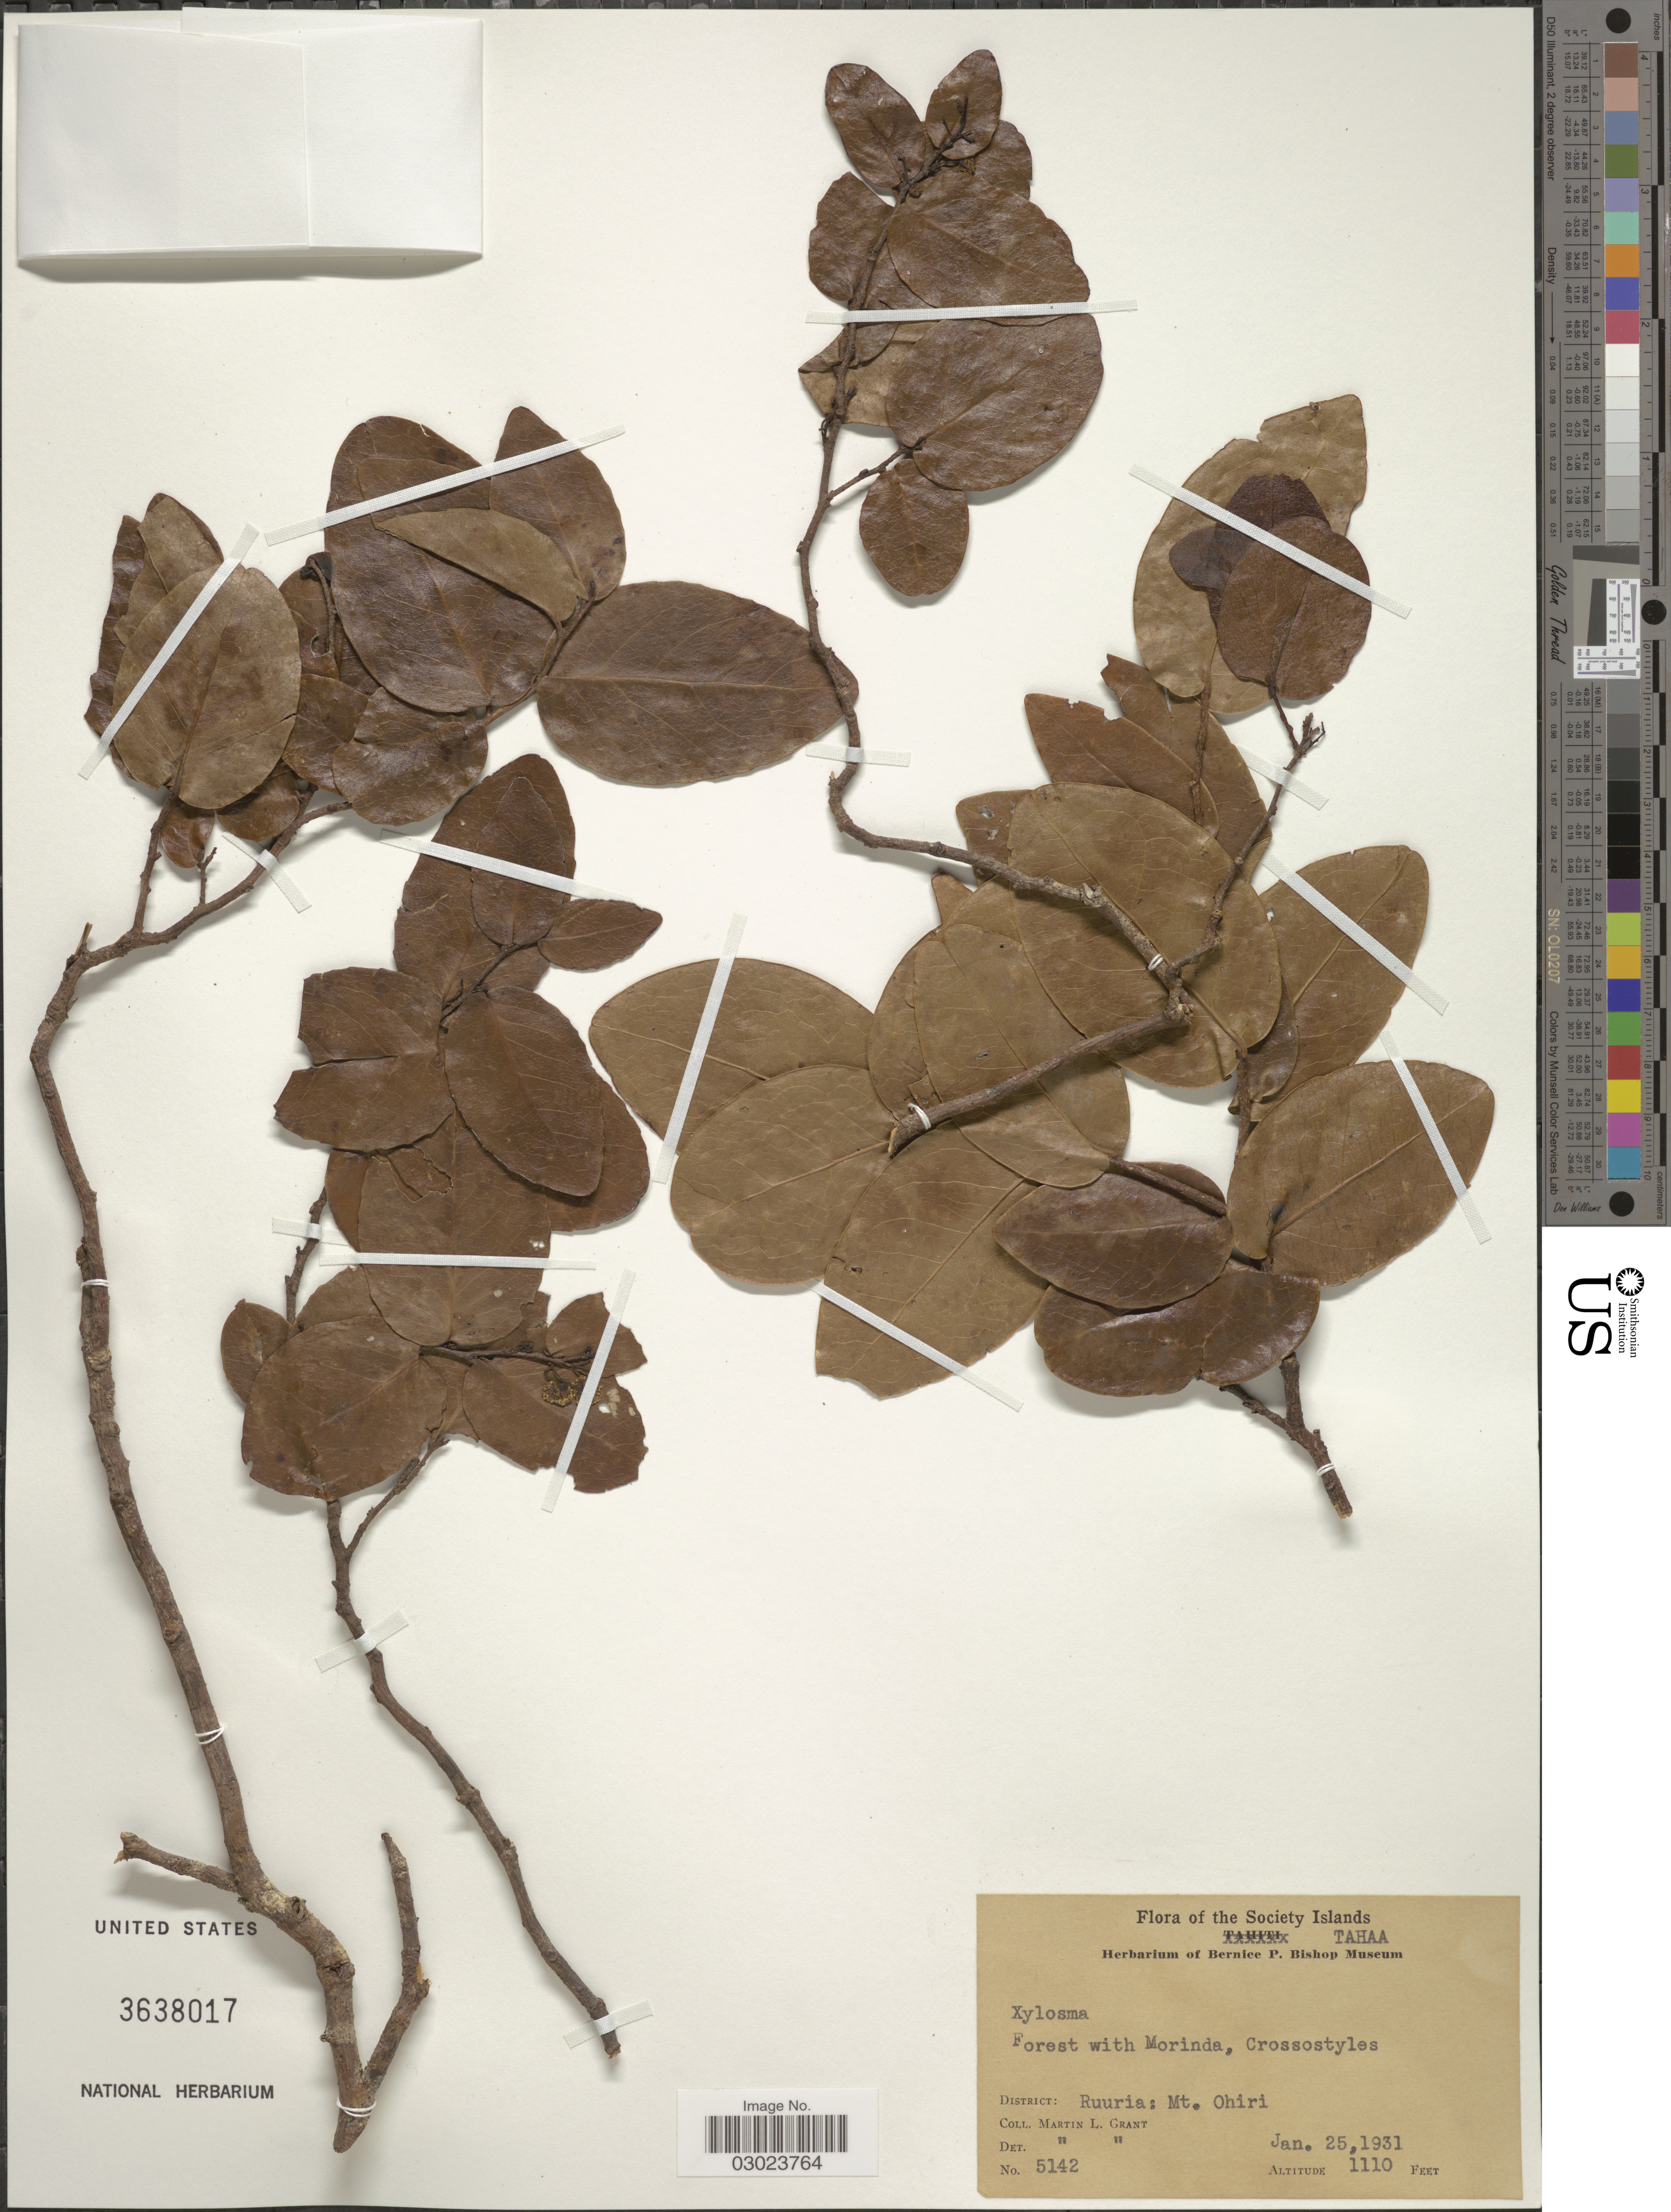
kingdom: Plantae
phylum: Tracheophyta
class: Magnoliopsida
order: Malpighiales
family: Salicaceae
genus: Xylosma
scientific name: Xylosma sp.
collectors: M. L. Grant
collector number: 5142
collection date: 1931-01-25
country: French Polynesia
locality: The Society Islands. District: Ruuria: Mt. Ohiri.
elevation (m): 338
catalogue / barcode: US 3638017